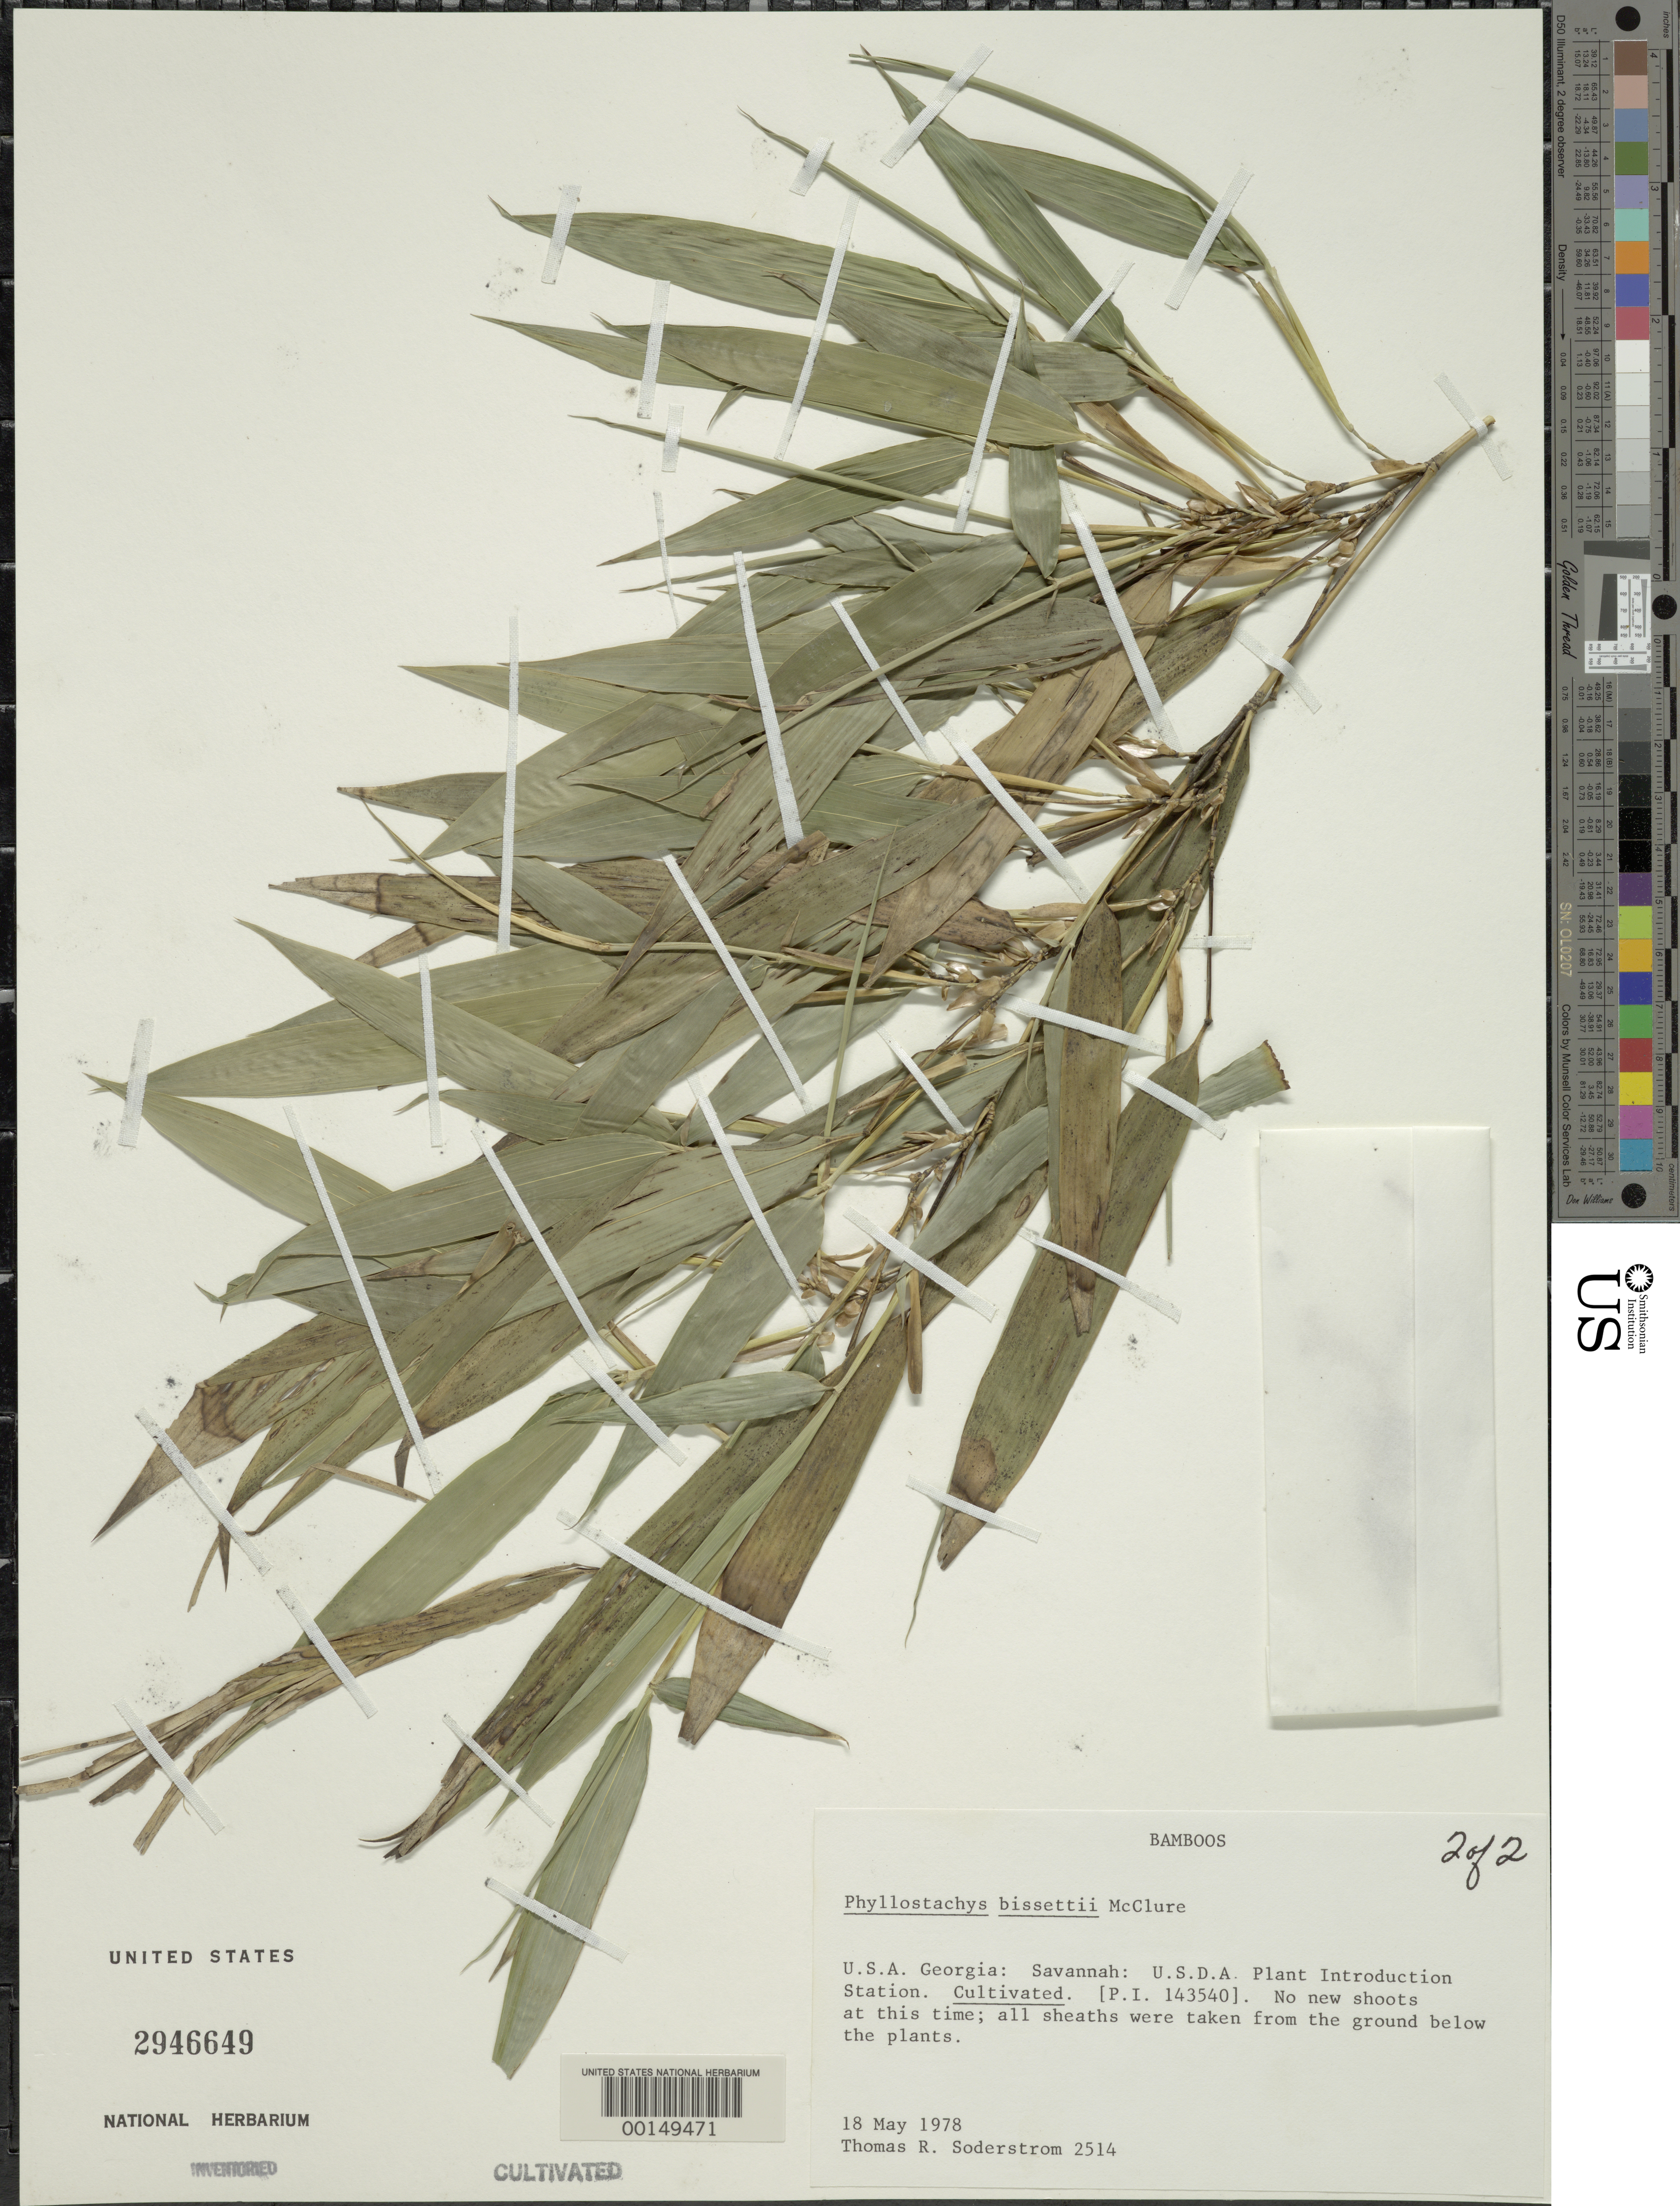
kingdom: Plantae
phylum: Tracheophyta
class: Liliopsida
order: Poales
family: Poaceae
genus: Phyllostachys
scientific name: Phyllostachys bissetii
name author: McClure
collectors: T. R. Soderstrom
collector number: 2514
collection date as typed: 18 May 1978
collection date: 1978-05-18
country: United States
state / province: Georgia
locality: Savannah, barbour lathrop p.i. garden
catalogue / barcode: US 2946649